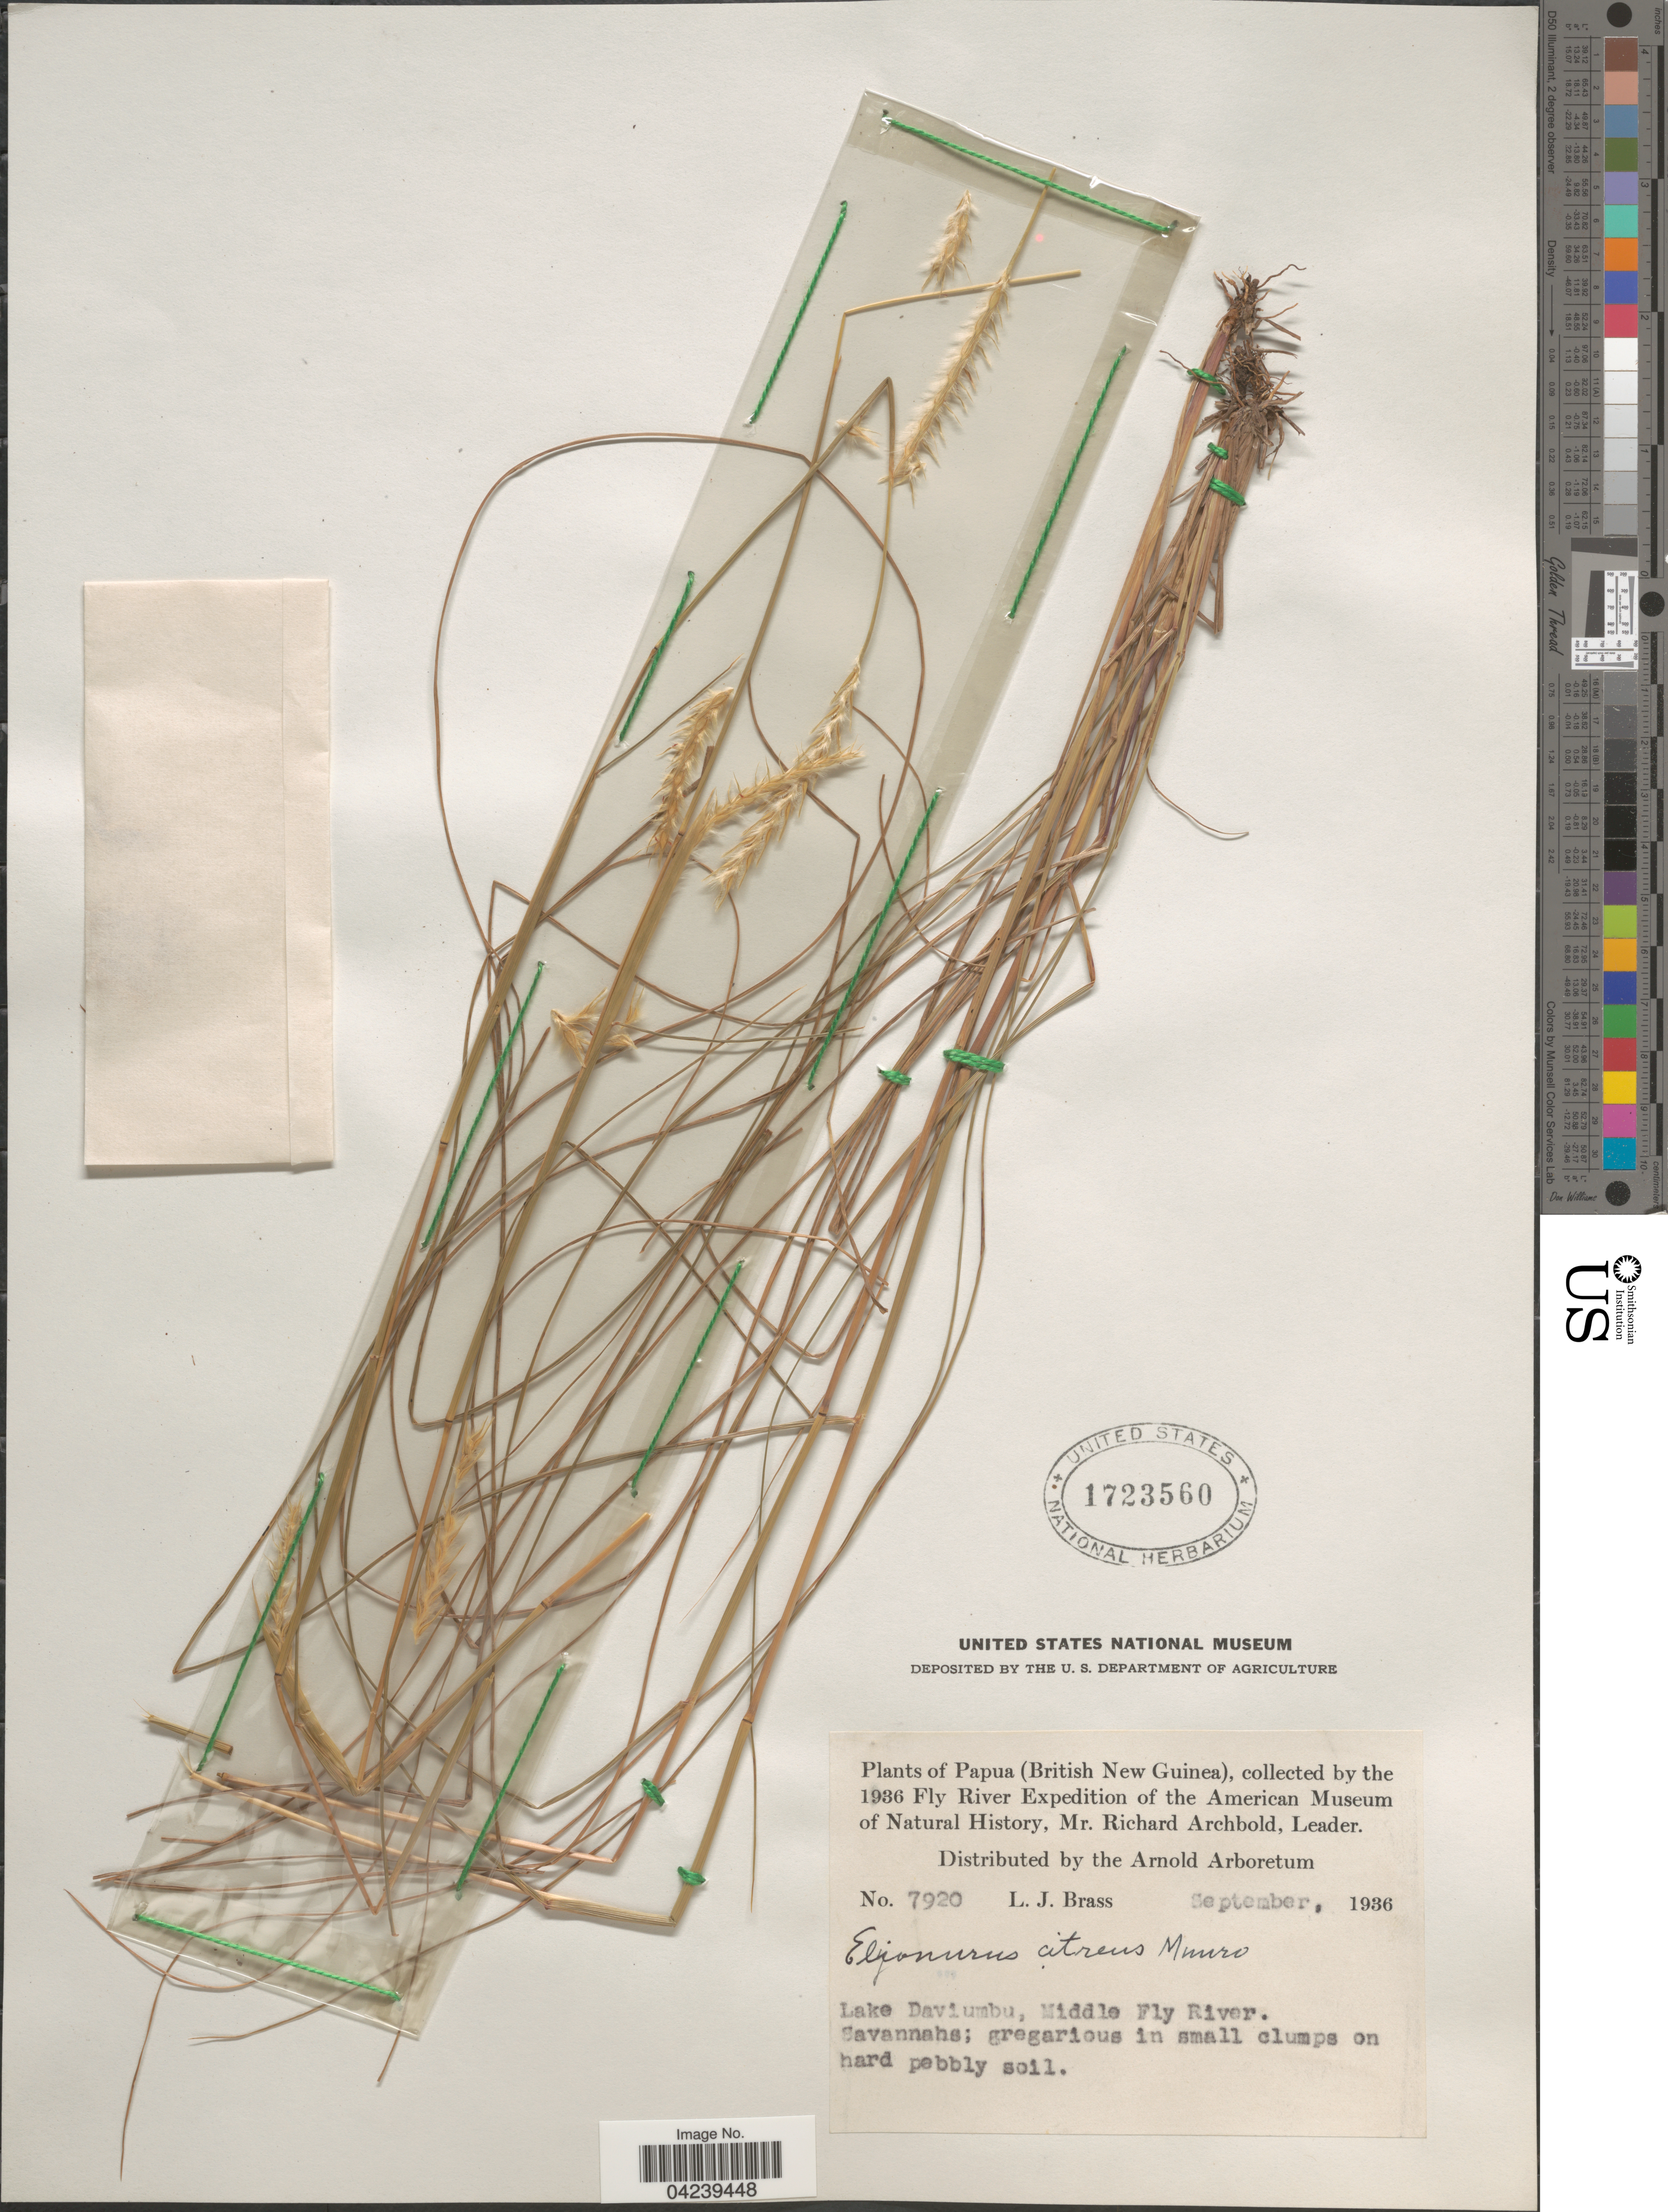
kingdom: Plantae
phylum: Tracheophyta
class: Liliopsida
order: Poales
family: Poaceae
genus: Elionurus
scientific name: Elionurus citreus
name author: (R. Br.) Munro ex Benth.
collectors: L. J. Brass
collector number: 7920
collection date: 1936-09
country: Papua New Guinea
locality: Papua (British New Guinea). 1936 Fly River Expedition of the American Museum of Natural History. Lake Daviumbu, Middle Fly River.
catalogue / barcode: US 1723560